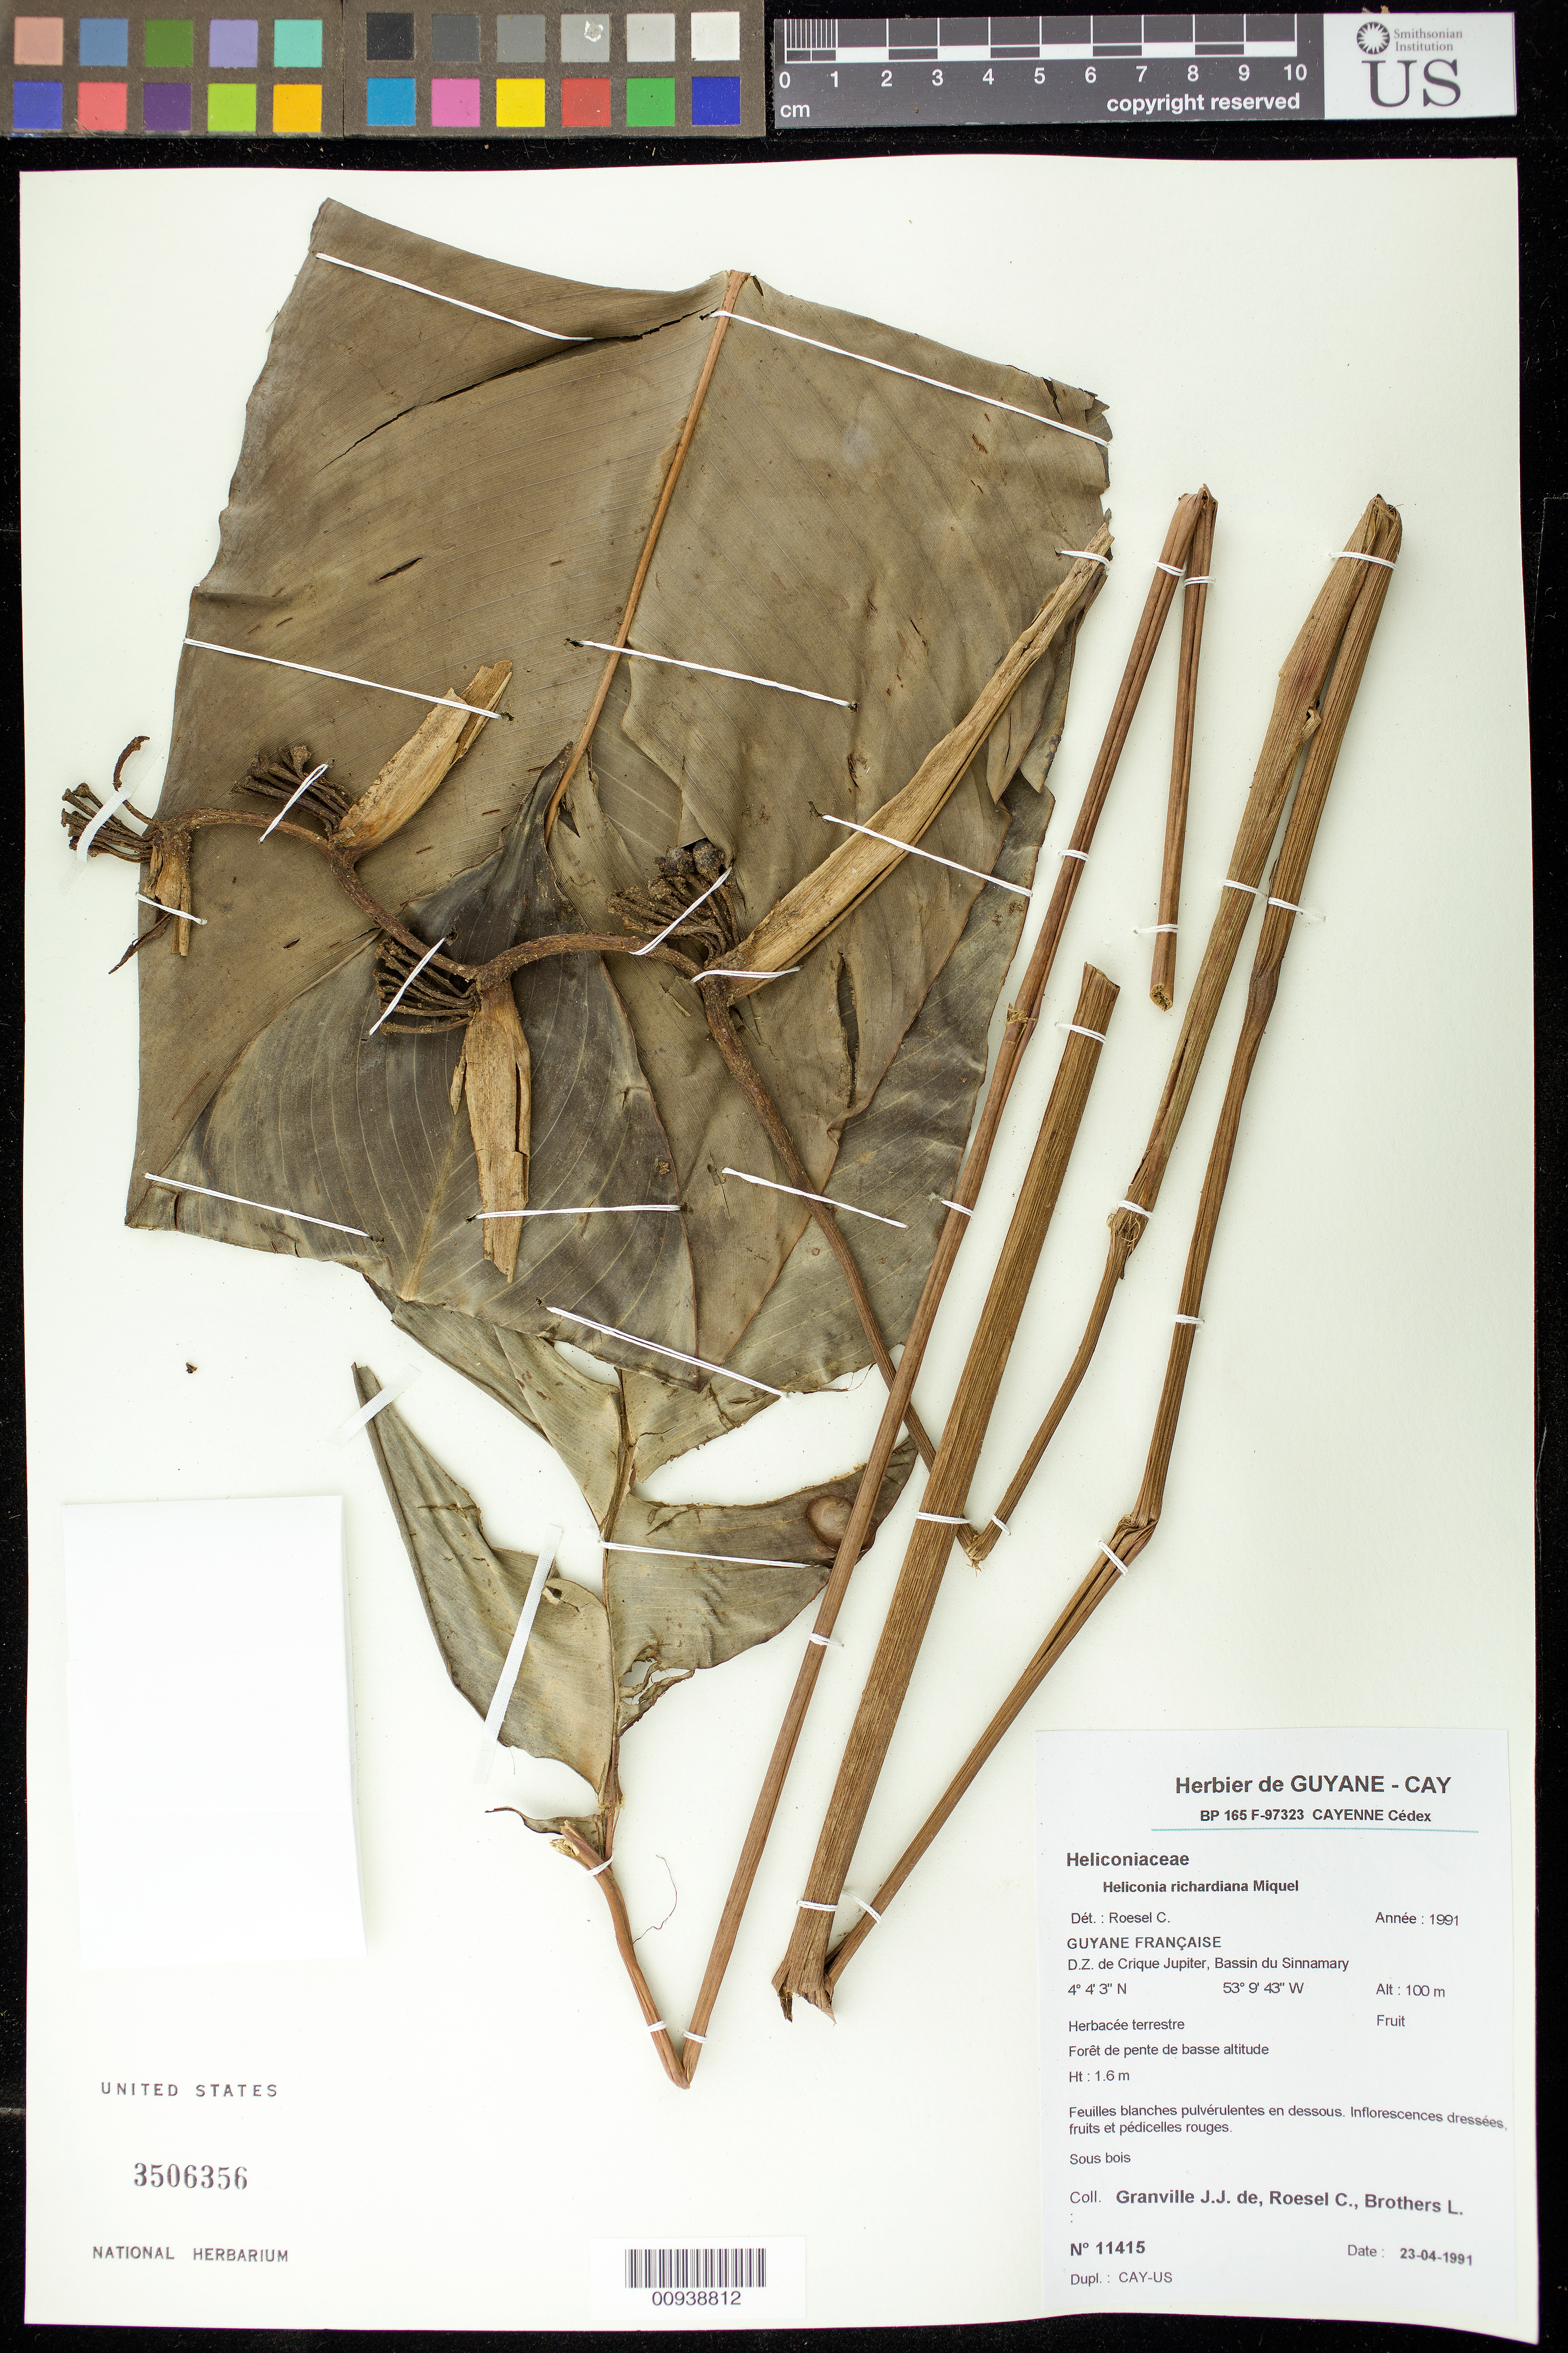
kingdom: Plantae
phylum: Tracheophyta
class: Liliopsida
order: Zingiberales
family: Heliconiaceae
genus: Heliconia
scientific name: Heliconia richardiana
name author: Miq.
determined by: Roesel, C. S., (BOT), Smithsonian Institution - National Museum of Natural History (UNITED STATES)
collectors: J.-J. de Granville, C. S. Roesel & L. Brothers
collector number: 11415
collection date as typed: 23-Apr-91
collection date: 1991-04-23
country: French Guiana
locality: D.Z. de Crique Jupiter, Bassin du Sinnamary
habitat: Forêt de pente de basse altitude; sous bois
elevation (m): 100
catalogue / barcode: US 3506356